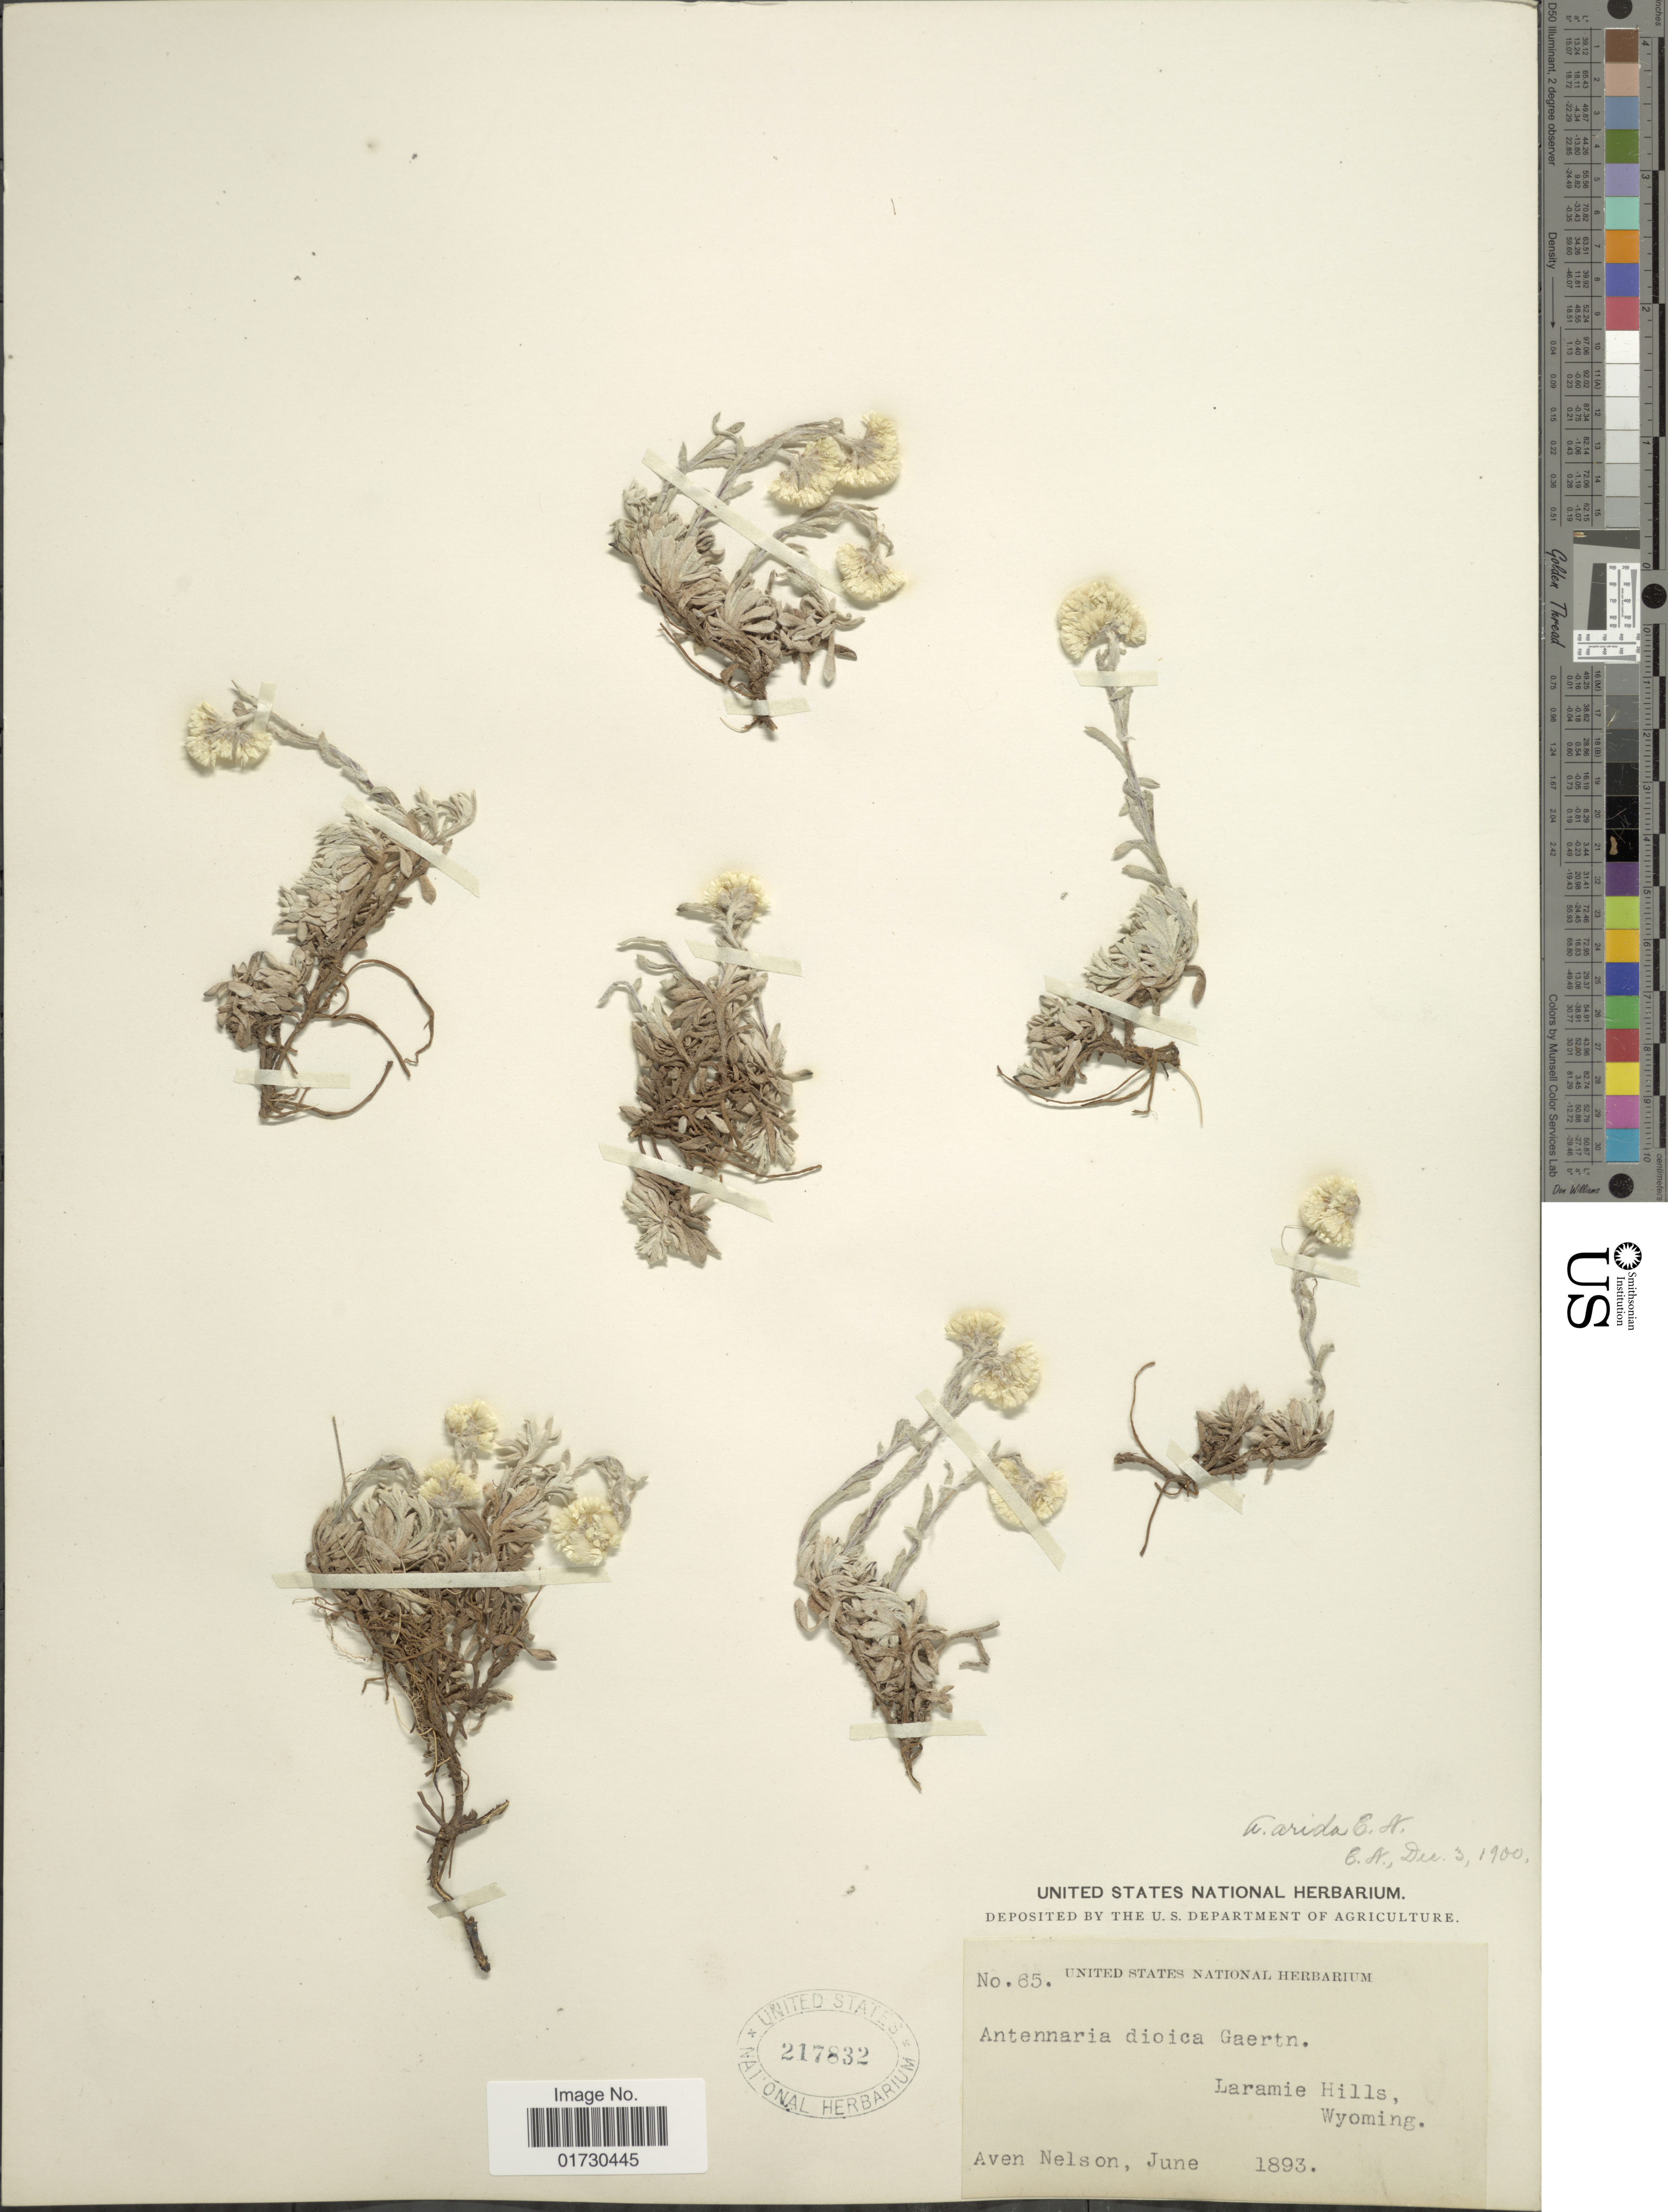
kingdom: Plantae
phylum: Tracheophyta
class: Magnoliopsida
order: Asterales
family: Asteraceae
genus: Antennaria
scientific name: Antennaria arida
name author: E.E. Nelson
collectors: A. Nelson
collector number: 65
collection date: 1893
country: United States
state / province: Wyoming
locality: Laramie Hills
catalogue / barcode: US 217832